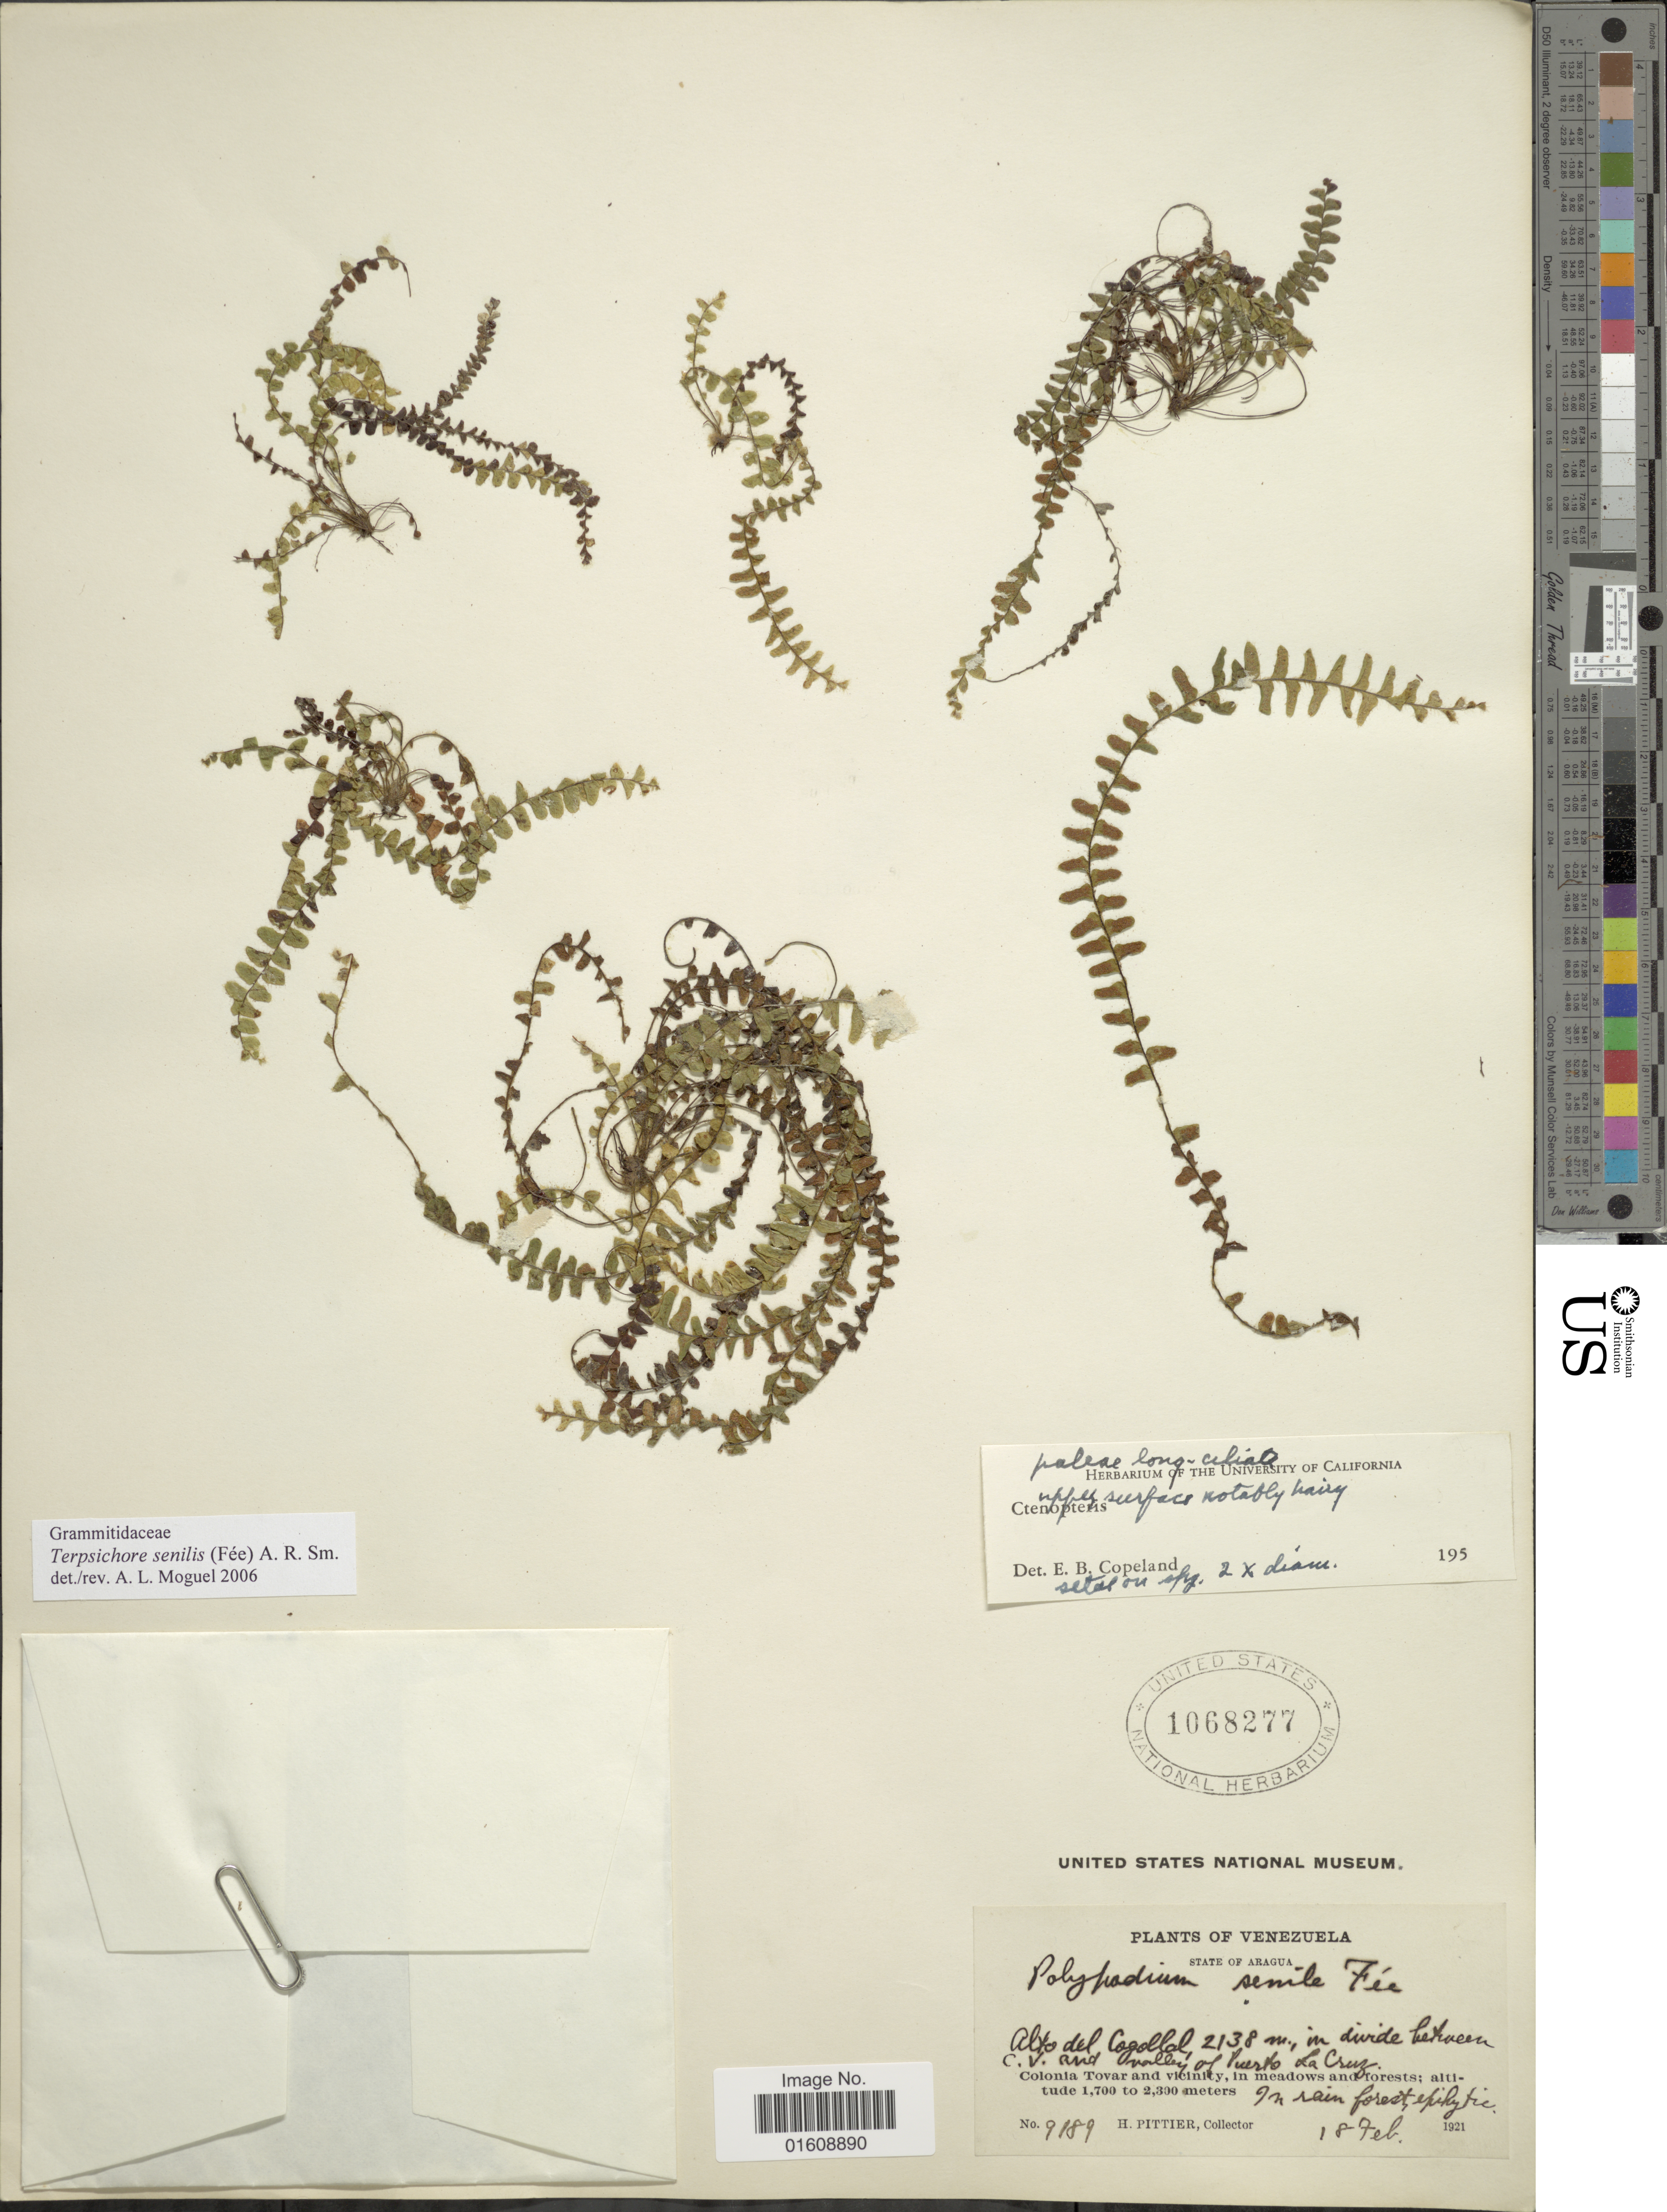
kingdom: Plantae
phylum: Tracheophyta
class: Polypodiopsida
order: Polypodiales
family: Polypodiaceae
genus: Alansmia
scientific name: Alansmia senilis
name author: (Fée) Moguel & M. Kessler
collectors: H. F. Pittier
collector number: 9189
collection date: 1921-02-18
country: Venezuela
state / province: Aragua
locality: Alto del Cogollal, in divide between C.V. and valley of Puerto La Cruz. Colonia Tovar and vicinity, in meadows and forests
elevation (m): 2138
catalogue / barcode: US 1068277